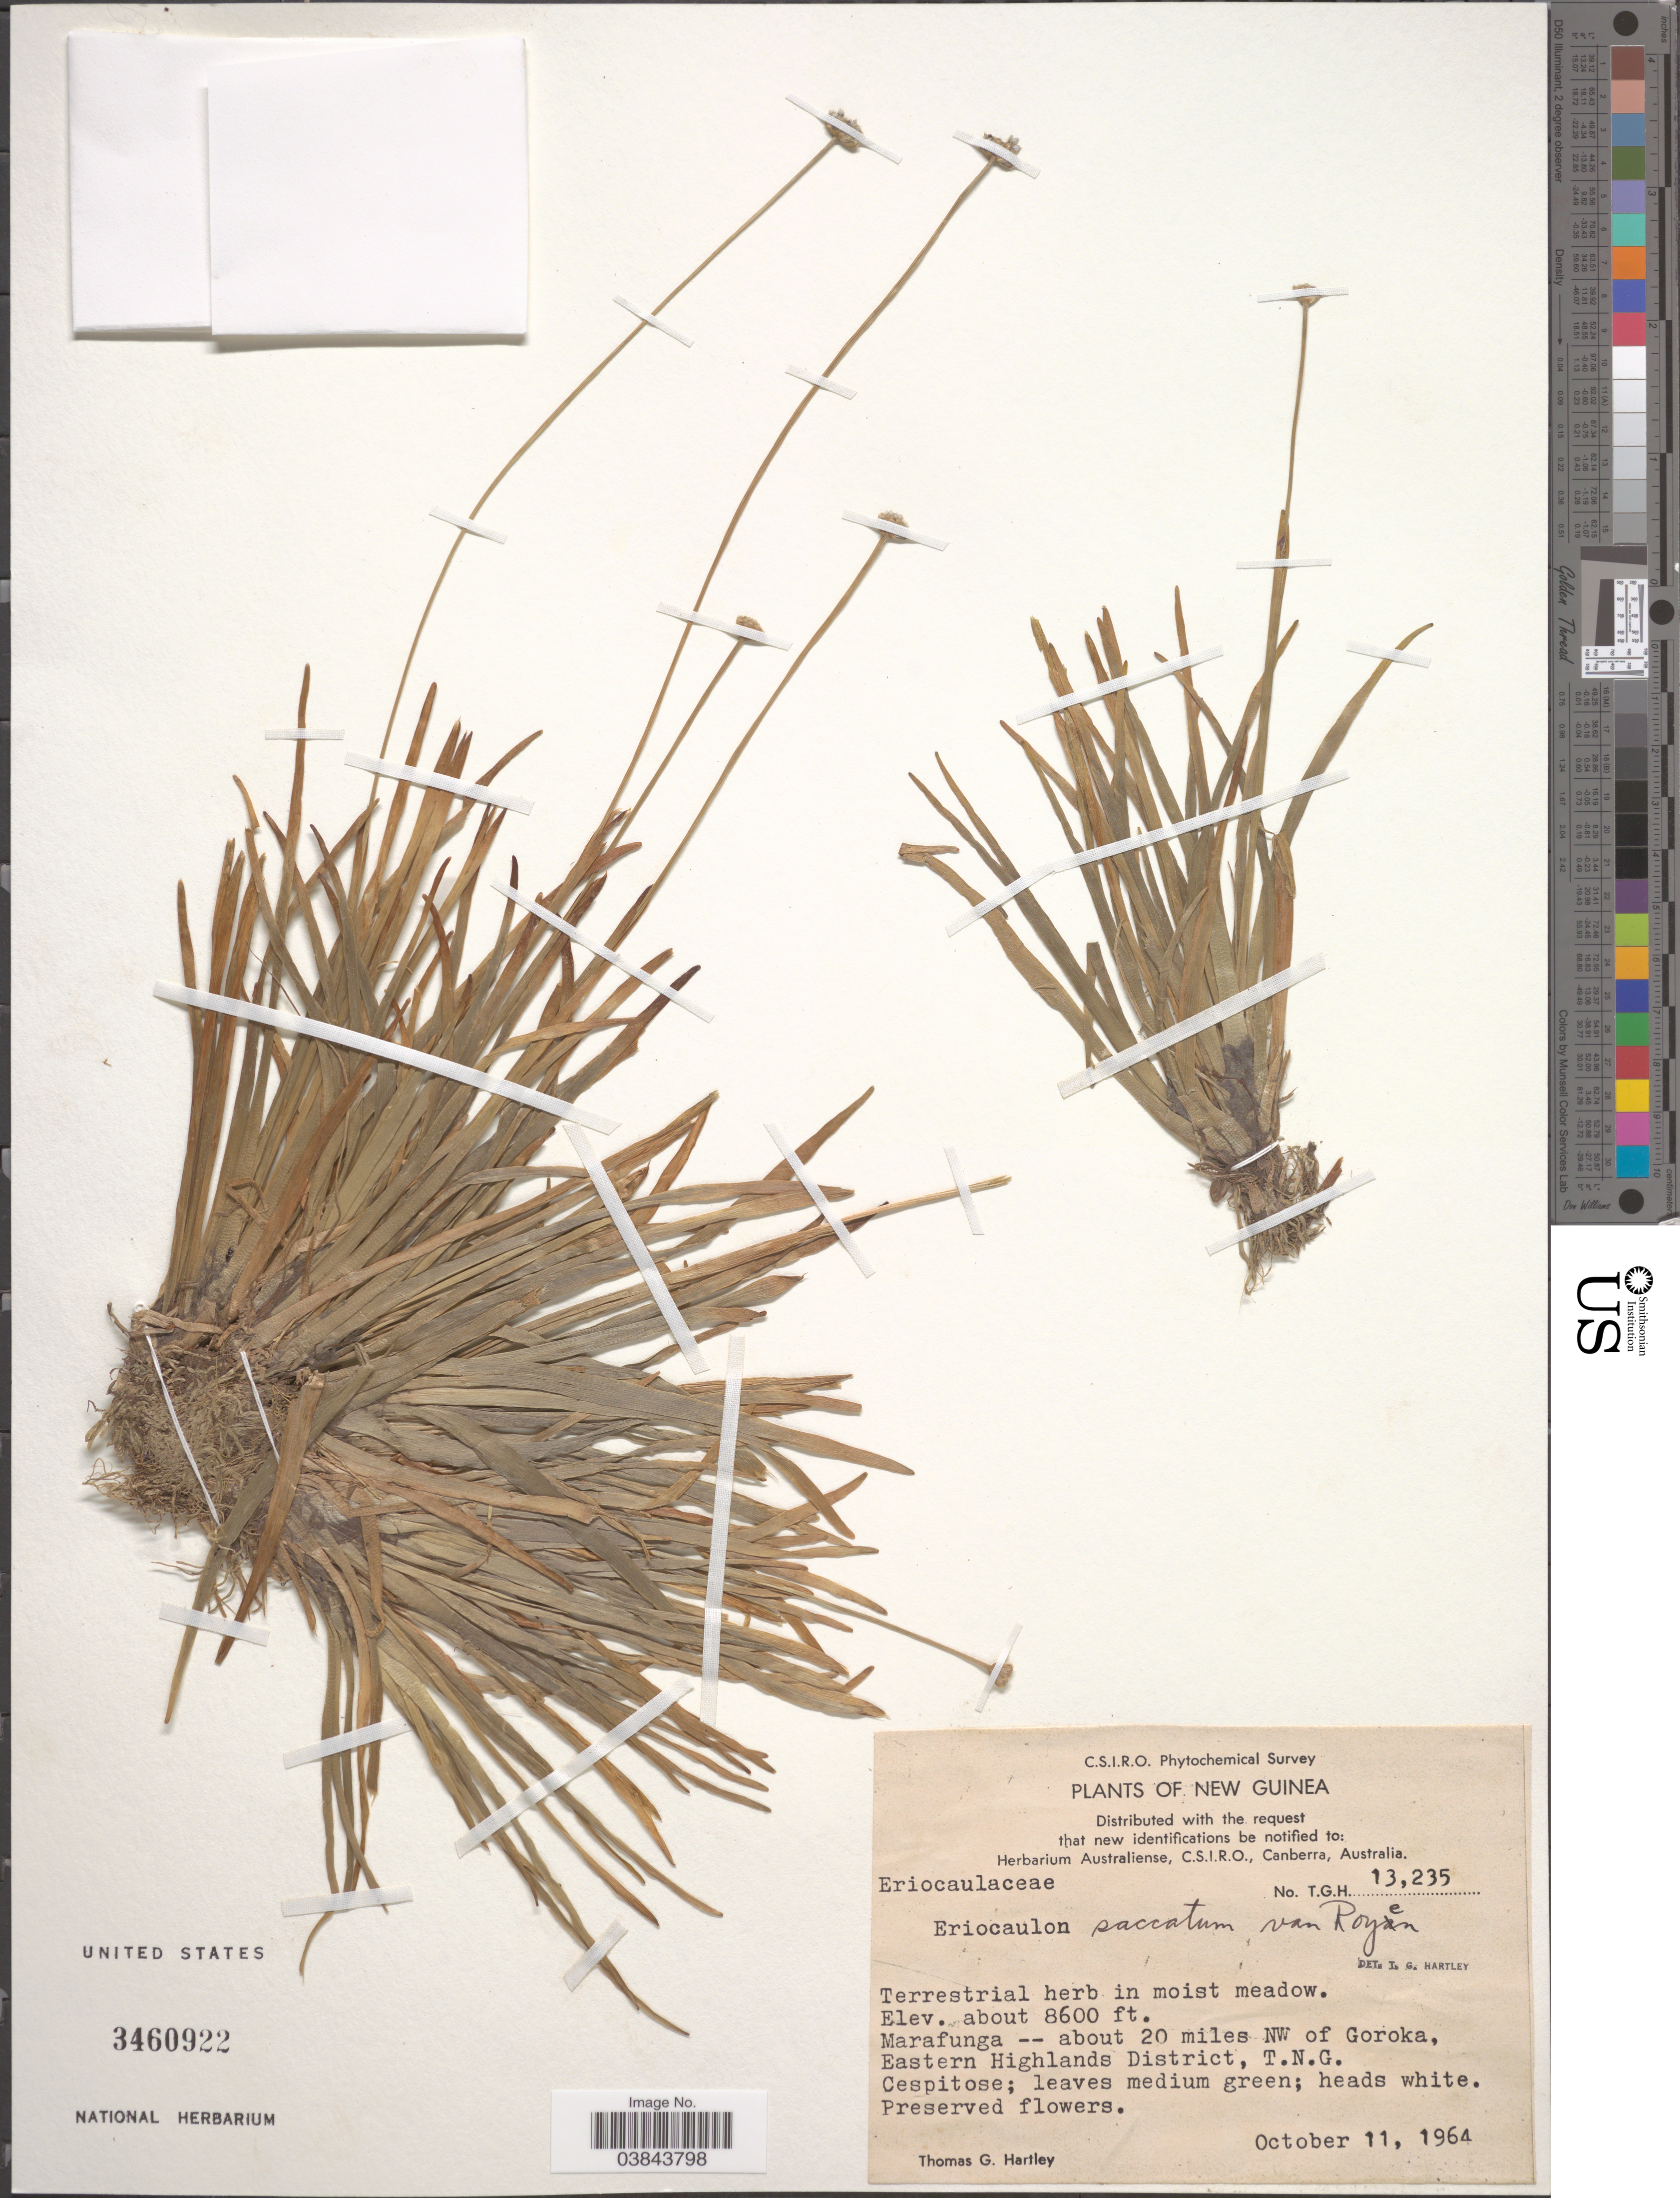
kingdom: Plantae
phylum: Tracheophyta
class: Liliopsida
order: Poales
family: Eriocaulaceae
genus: Eriocaulon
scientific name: Eriocaulon saccatum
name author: P. Royen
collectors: T. G. Hartley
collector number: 13235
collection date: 1964-10-11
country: Papua New Guinea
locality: New Guinea. Marafunga -- about 20 miles NW of Goroka, Eastern Highlands District, T. N. G.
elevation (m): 2621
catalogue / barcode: US 3460922